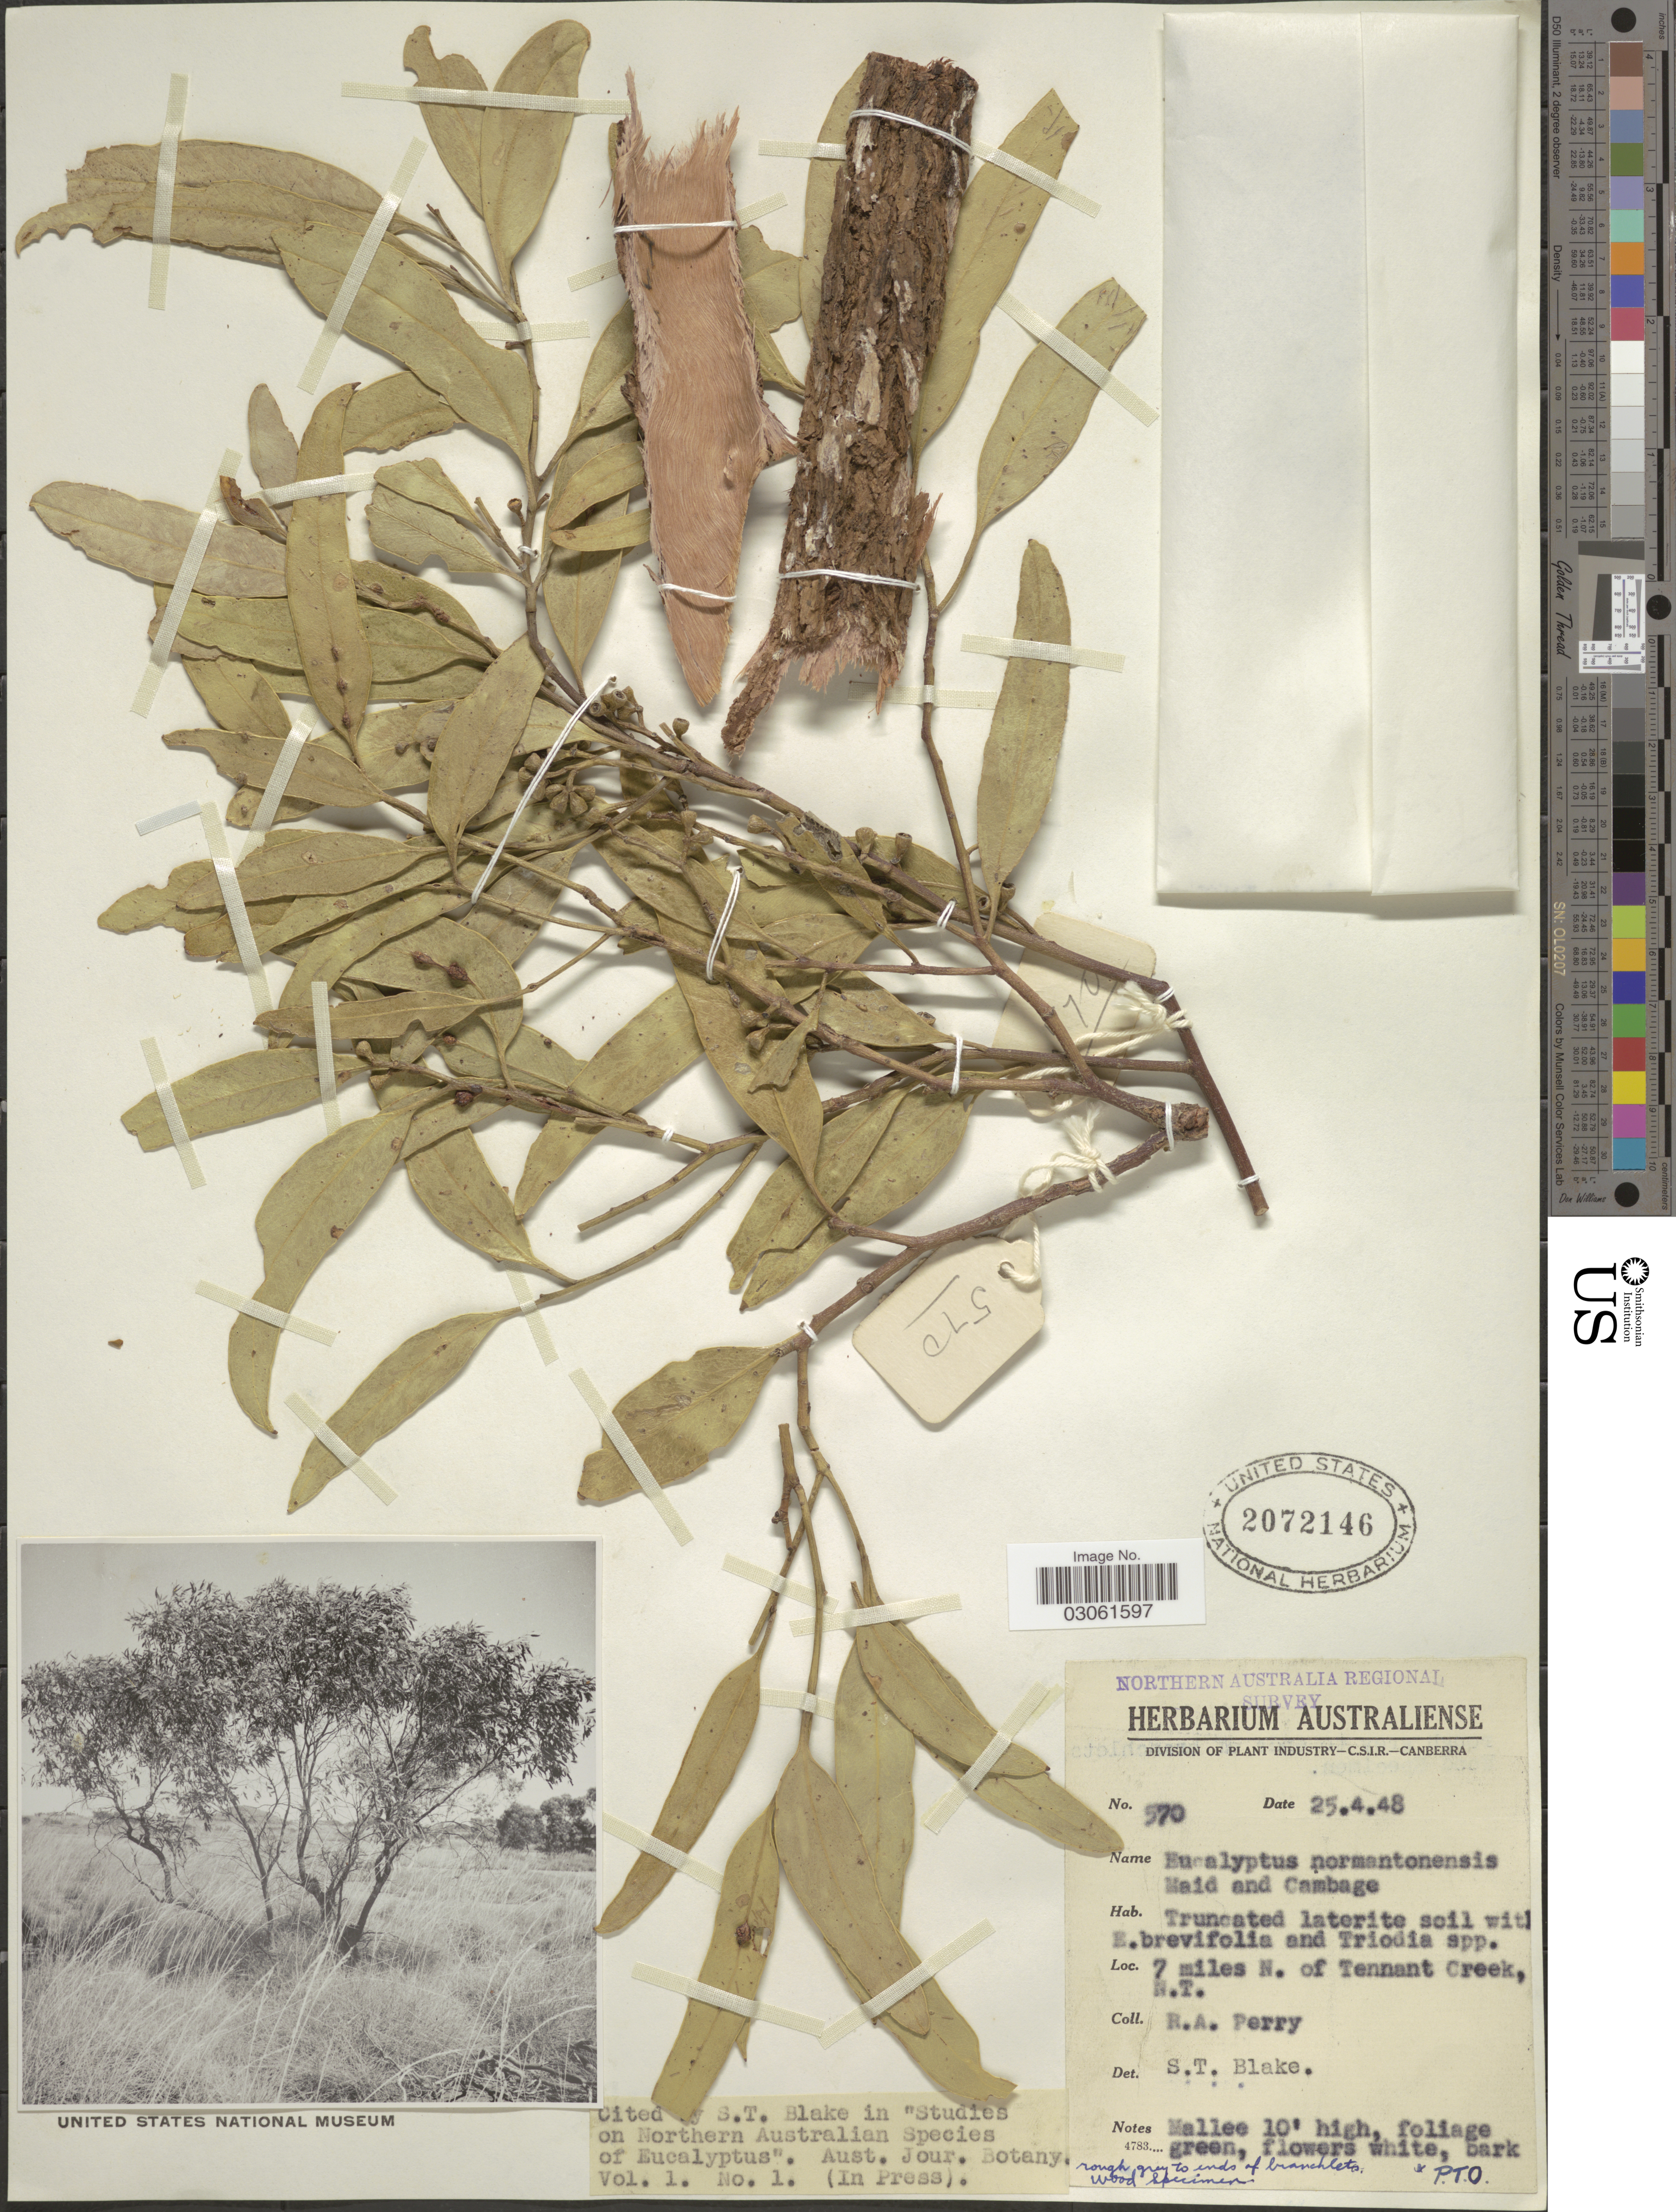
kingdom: Plantae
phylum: Tracheophyta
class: Magnoliopsida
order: Myrtales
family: Myrtaceae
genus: Eucalyptus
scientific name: Eucalyptus normantonensis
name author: Maiden & Cambage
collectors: Perry, R. A.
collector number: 570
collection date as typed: Transcribed d/m/y: 25/4/48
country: Australia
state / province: Northern Territory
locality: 7 miles N. of Tennant Creek.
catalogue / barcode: US 2072146